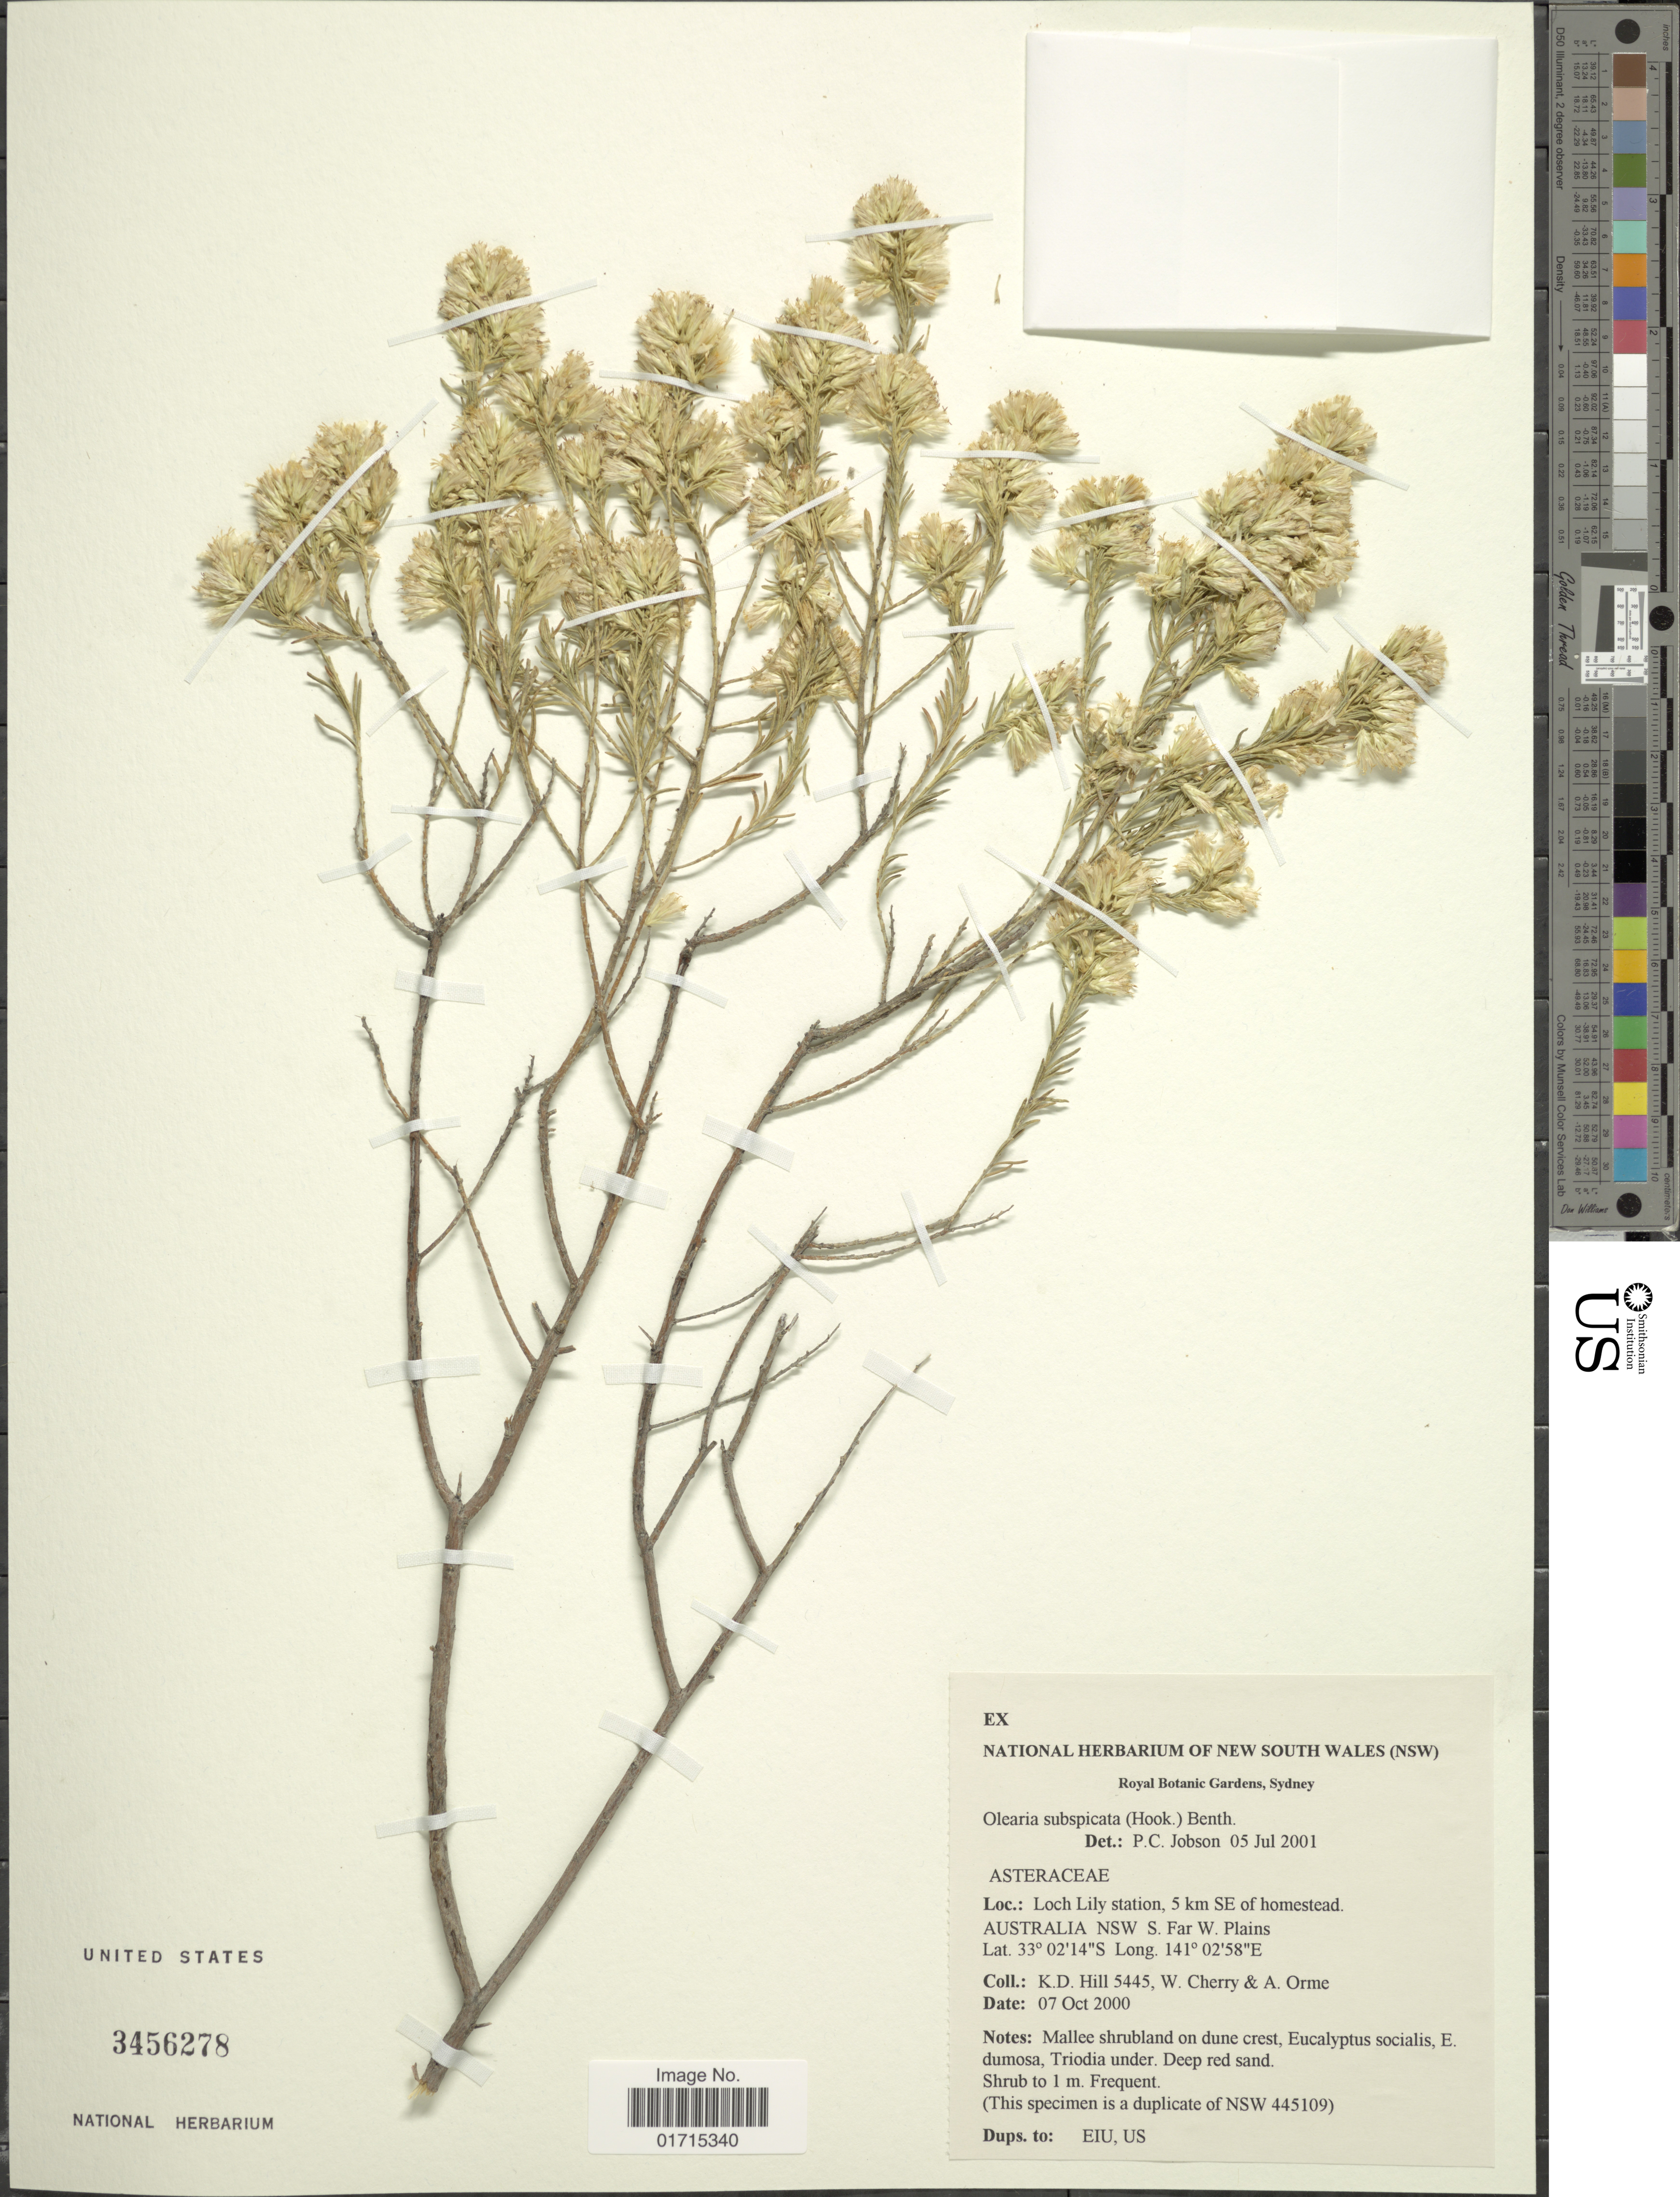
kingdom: Plantae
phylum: Tracheophyta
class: Magnoliopsida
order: Asterales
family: Asteraceae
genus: Olearia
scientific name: Olearia subspicata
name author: (Hook.) Benth.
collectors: K. D. Hill, W. A. Cherry & A. Orme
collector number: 5445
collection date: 2000-10-07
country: Australia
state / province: South Australia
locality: Loch Lily Station, 5 km SE of homestead Australia NSW S. Far W. Plains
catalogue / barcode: US 3456278